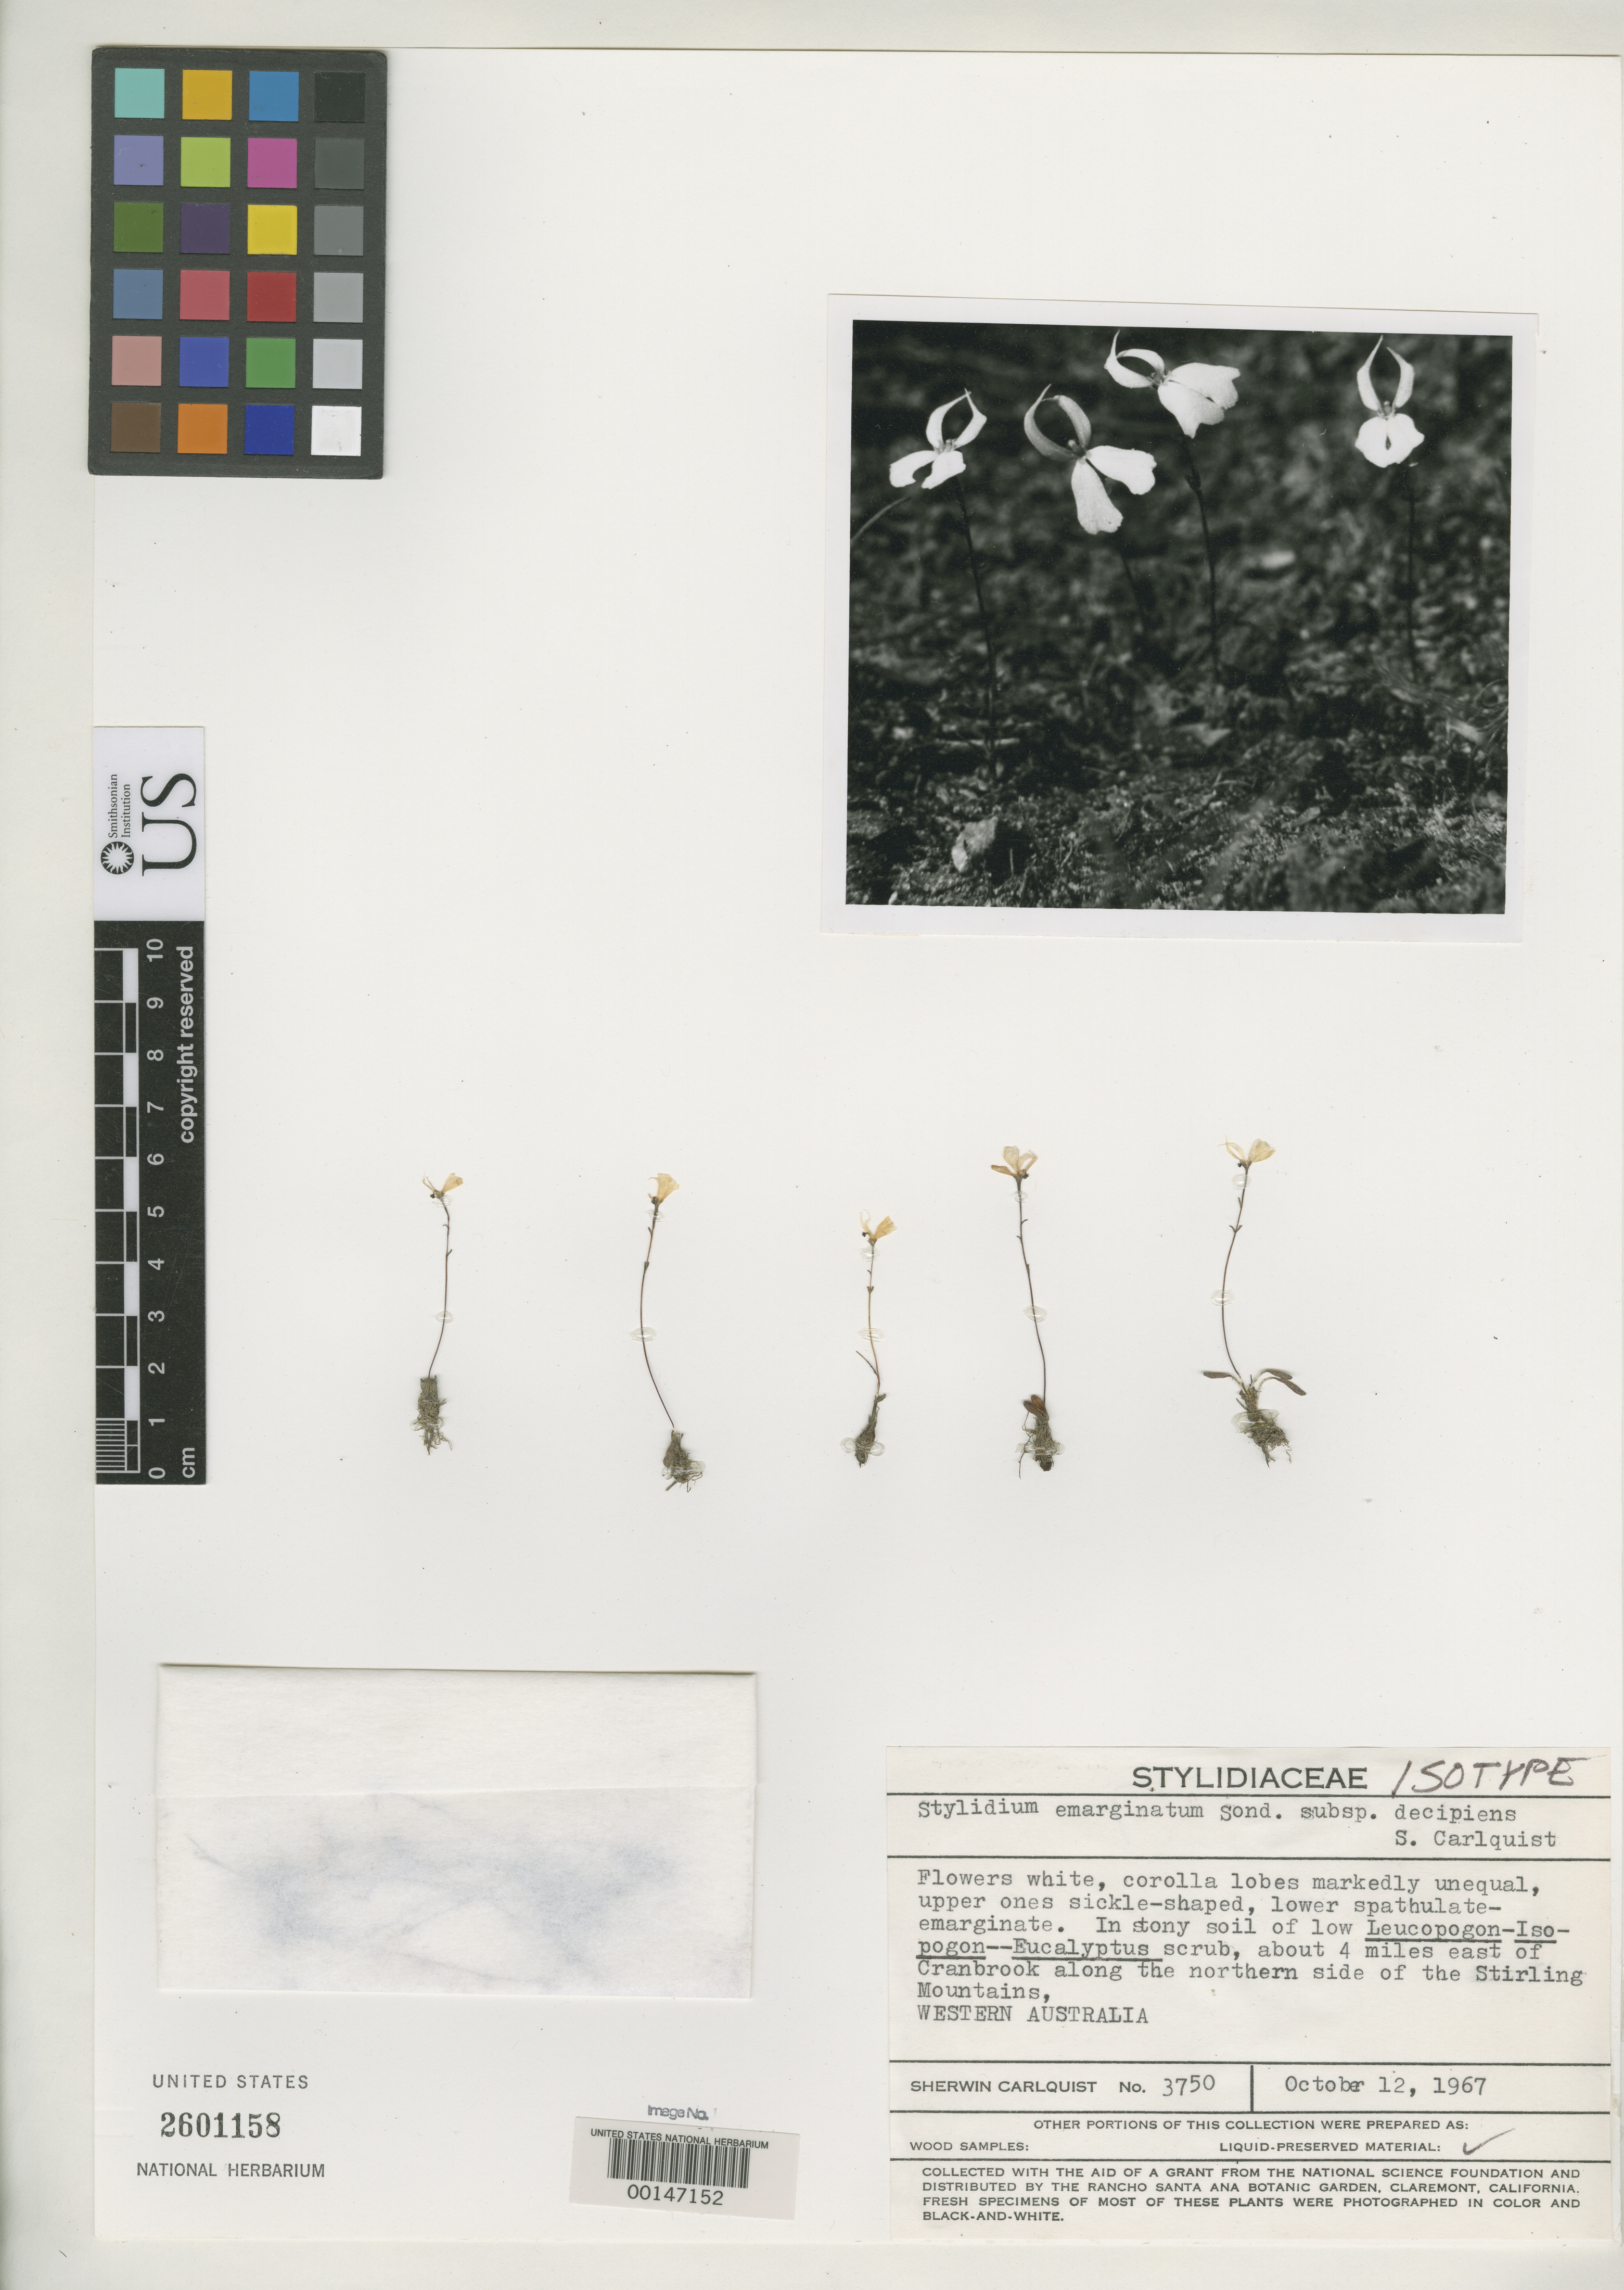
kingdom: Plantae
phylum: Tracheophyta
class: Magnoliopsida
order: Asterales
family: Stylidiaceae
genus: Stylidium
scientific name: Stylidium emarginatum subsp. decipiens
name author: Carlquist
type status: Isotype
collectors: S. Carlquist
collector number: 3750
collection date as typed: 12 Oct 1967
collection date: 1967-10-12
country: Australia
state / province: Western Australia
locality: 4 miles E of Cranbrook, northern side of Stirling Mts.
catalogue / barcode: US 2601158